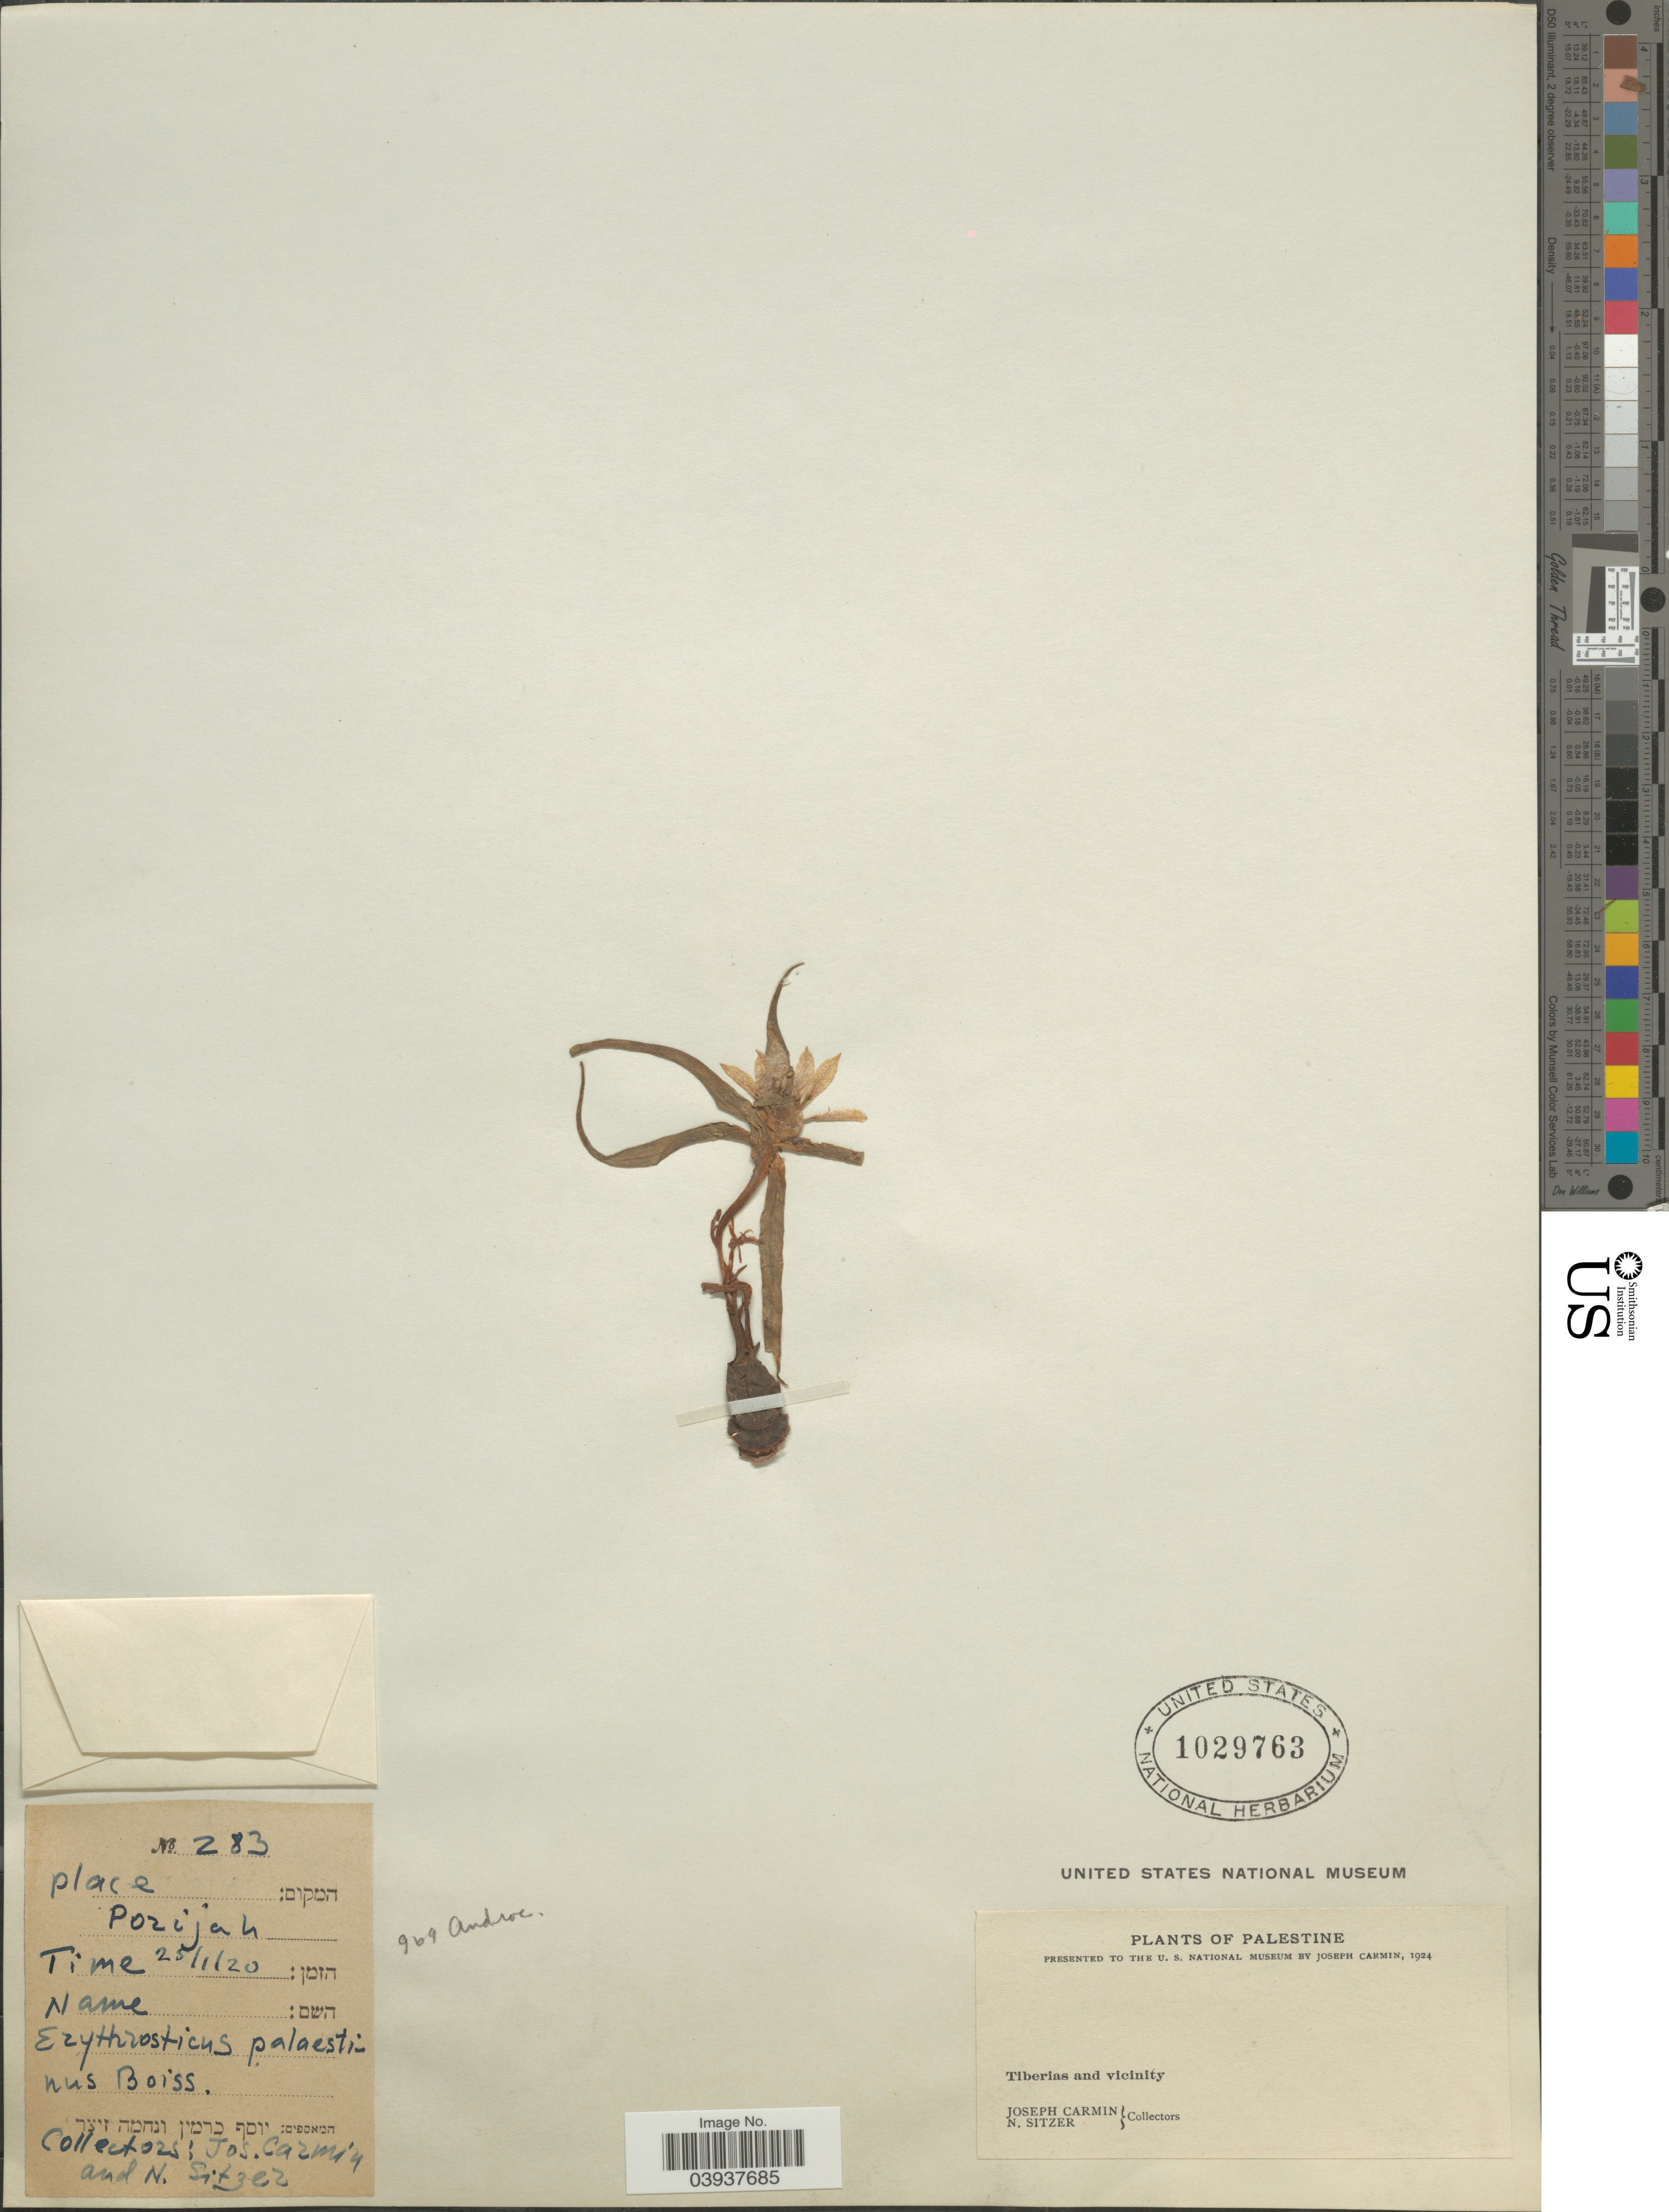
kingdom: Plantae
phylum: Tracheophyta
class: Liliopsida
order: Liliales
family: Colchicaceae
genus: Androcymbium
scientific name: Androcymbium sp.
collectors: J. Carmin & N. Sitzer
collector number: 283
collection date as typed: Transcribed d/m/y: 25/1/20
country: Israel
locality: Pozijah. Palestine. Tiberias and vicinity.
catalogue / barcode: US 1029763